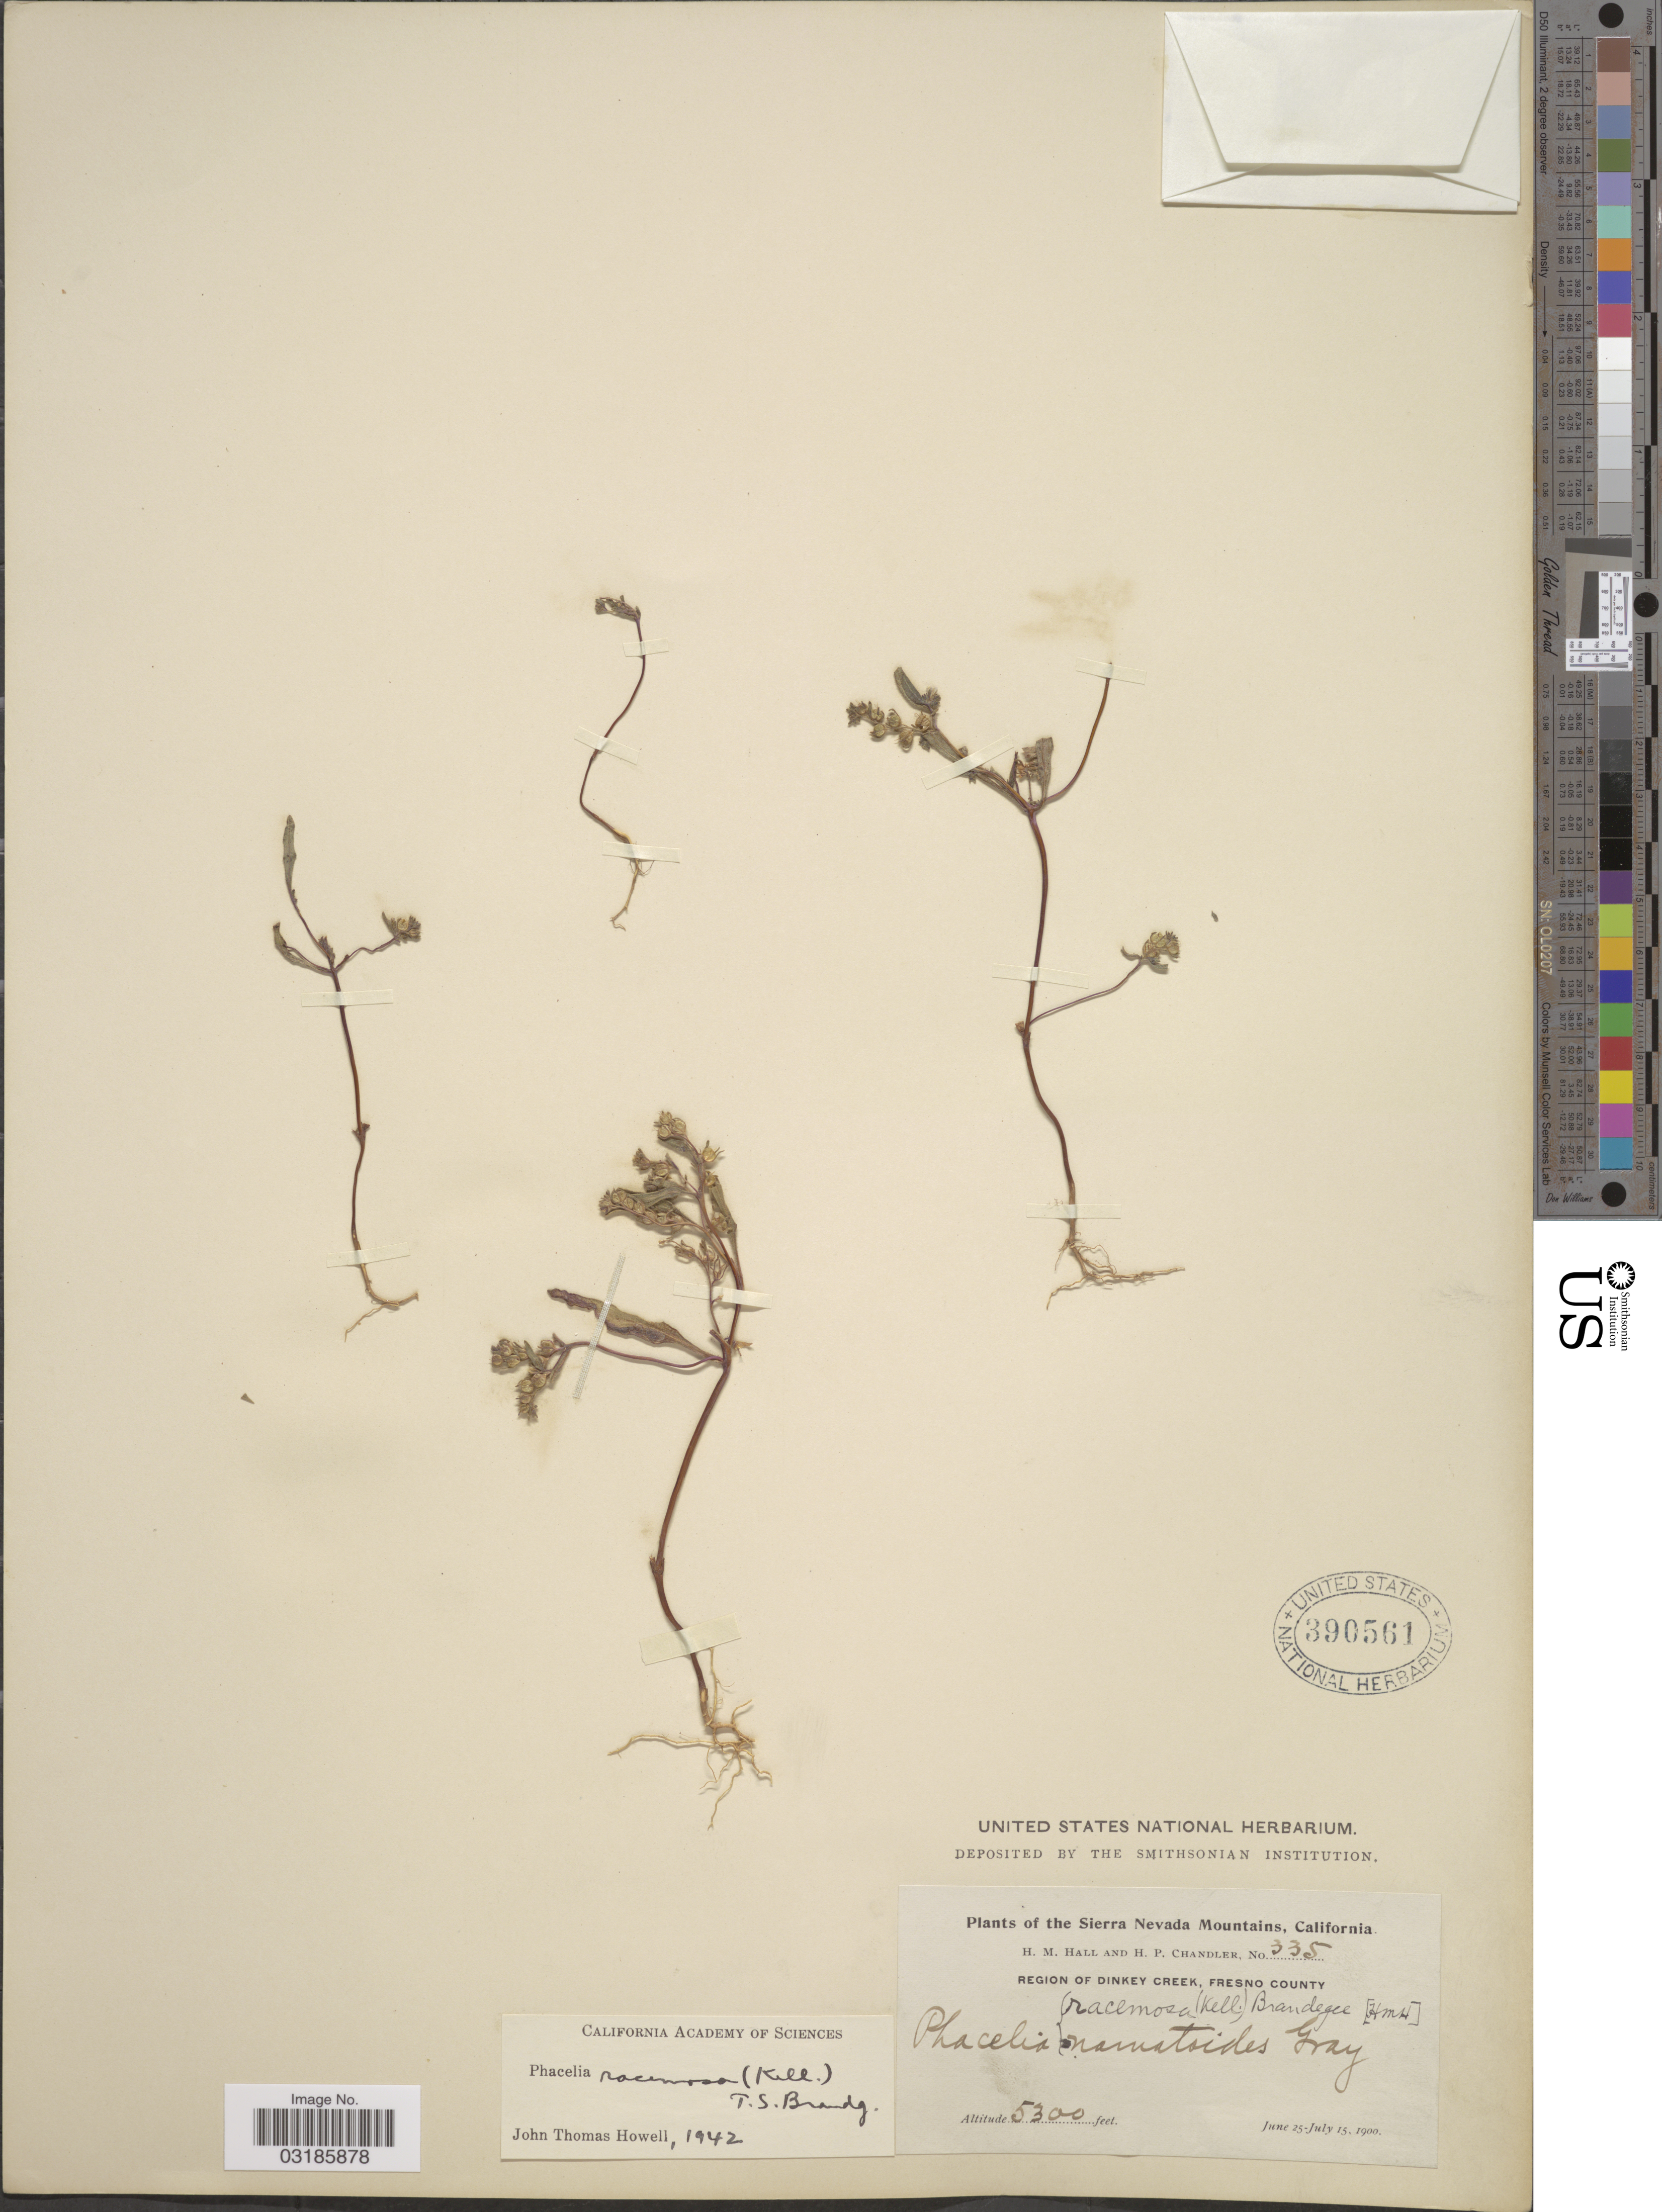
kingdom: Plantae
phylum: Tracheophyta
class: Magnoliopsida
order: Boraginales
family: Hydrophyllaceae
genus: Phacelia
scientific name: Phacelia racemosa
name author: (Kellogg) A. Heller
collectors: H. M. Hall & H. Chandler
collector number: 335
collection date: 1900-06-25/1900-07-15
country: United States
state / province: California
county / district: Fresno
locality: Sierra Nevada Mountains. Region of Dinkey Creek, Fresno County.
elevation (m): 1615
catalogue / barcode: US 390561